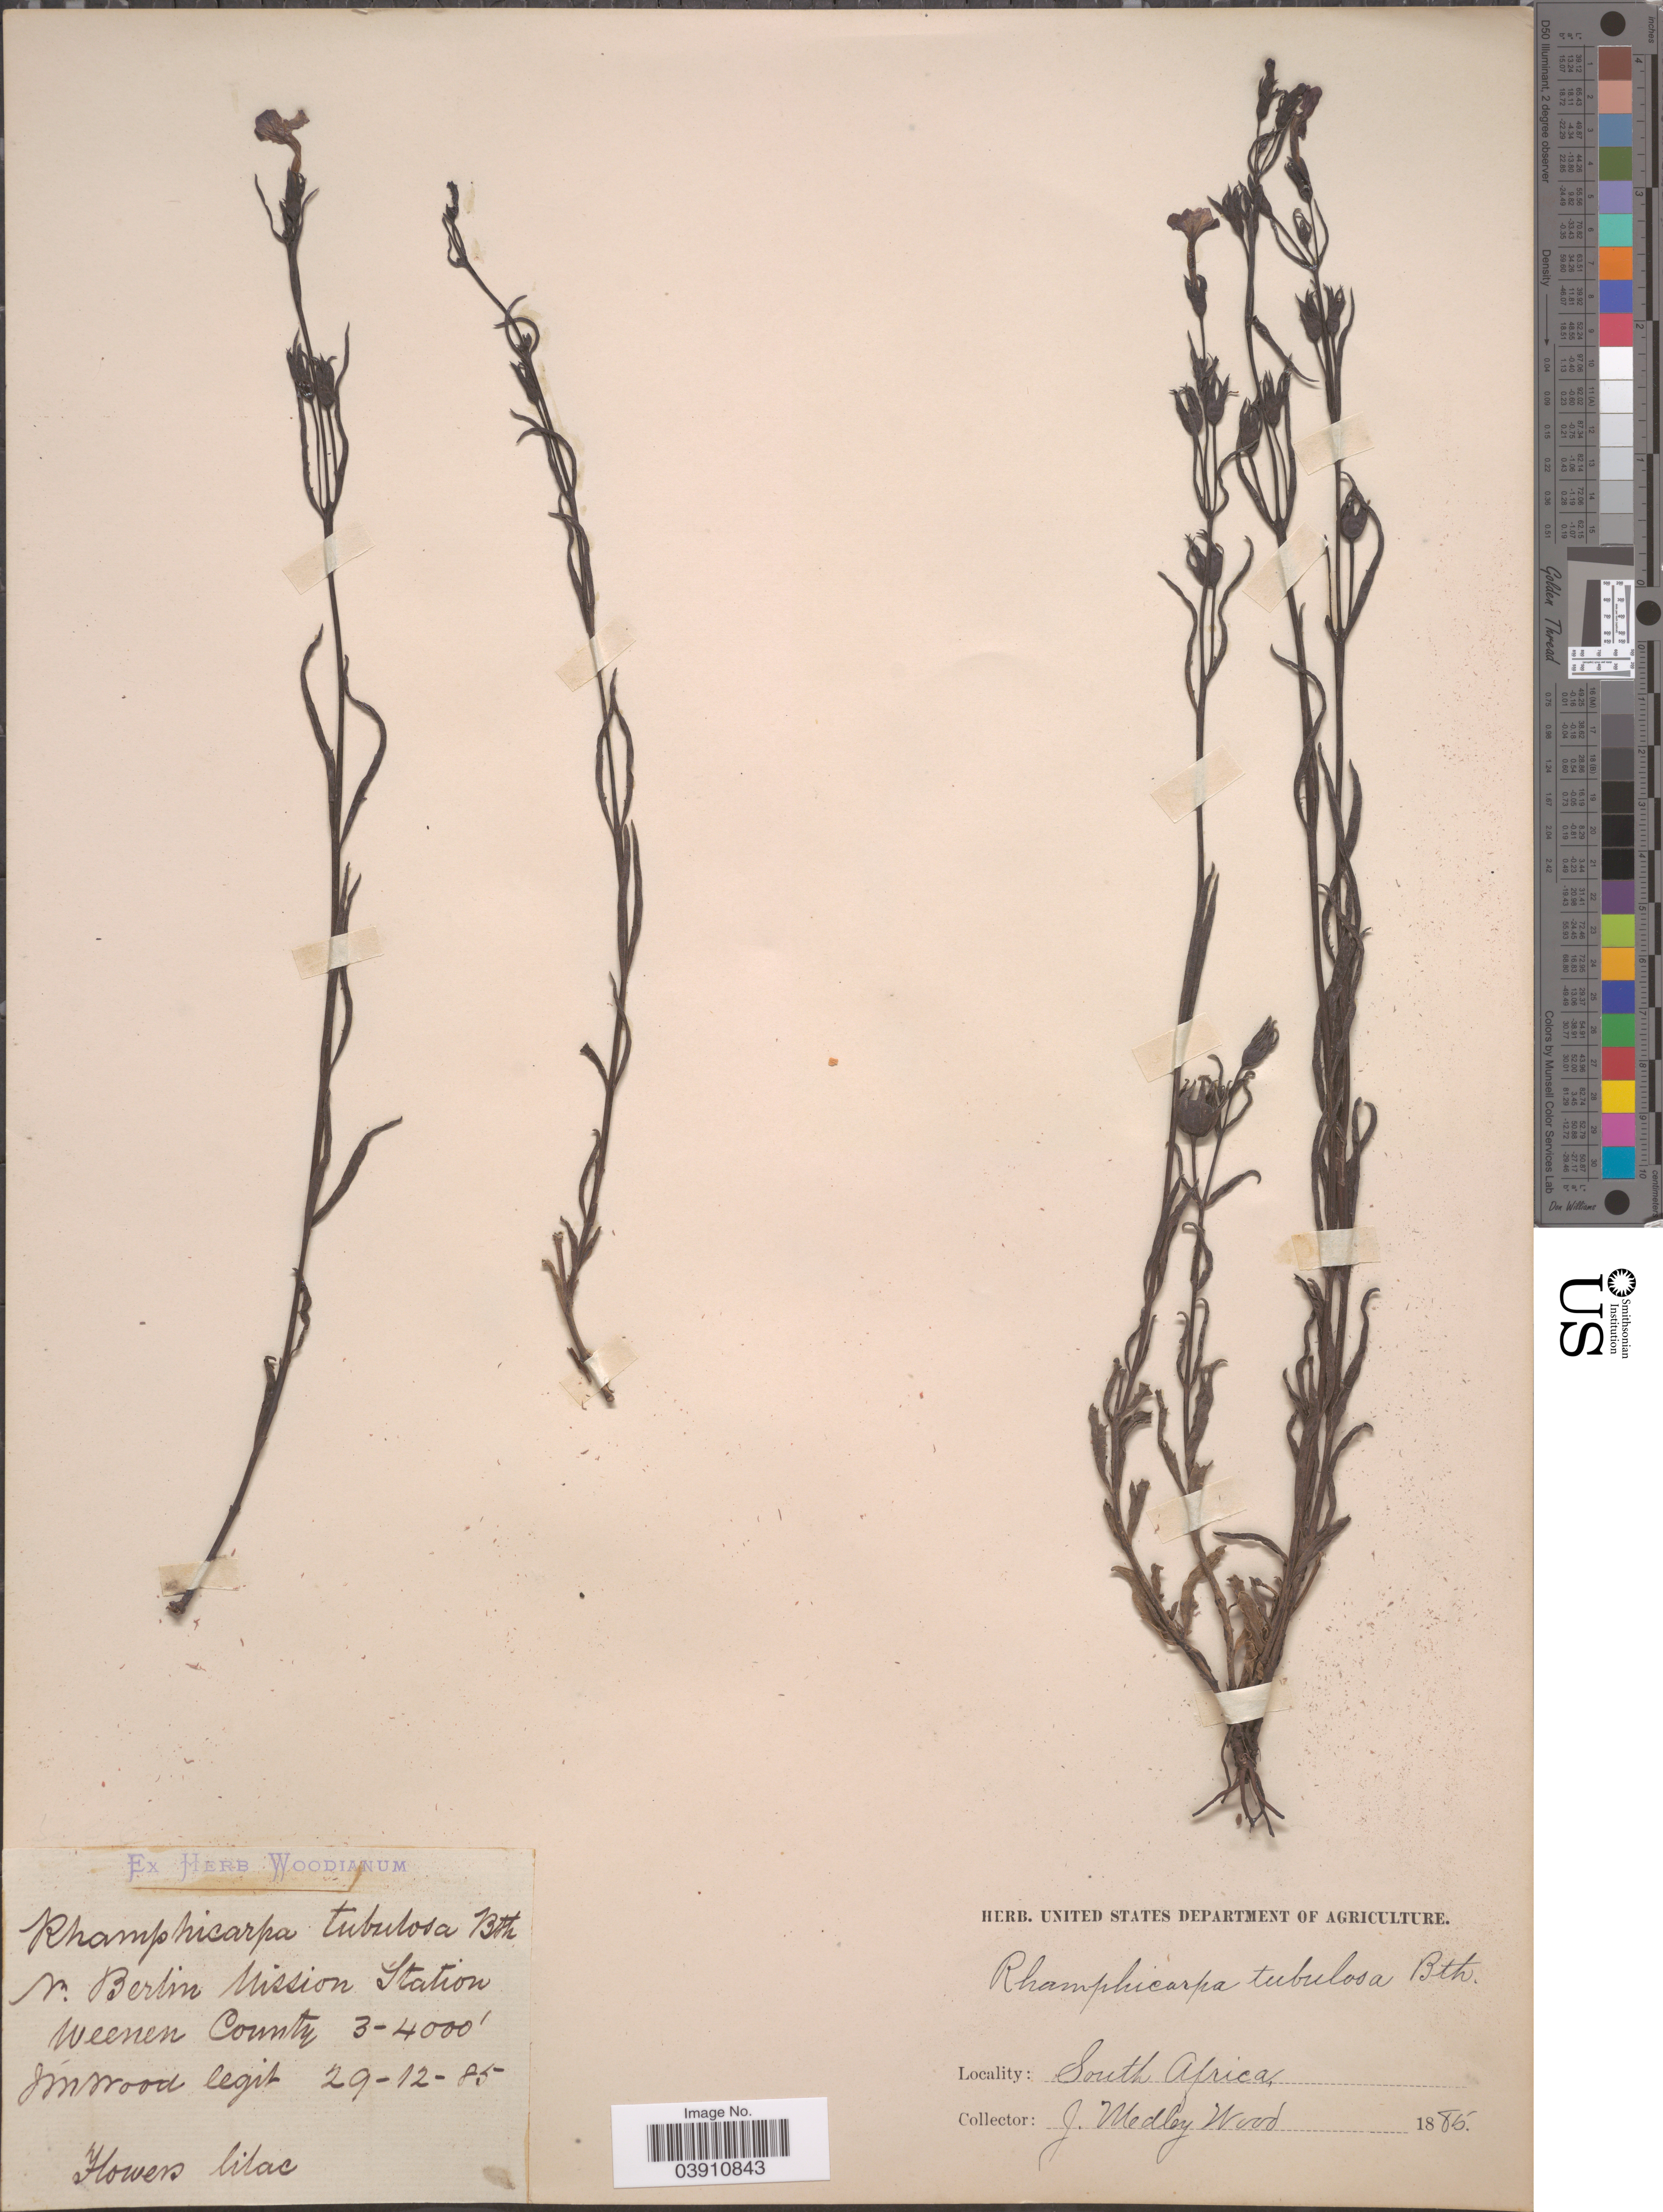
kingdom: Plantae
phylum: Tracheophyta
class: Magnoliopsida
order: Lamiales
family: Orobanchaceae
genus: Cycnium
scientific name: Cycnium tubulosum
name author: (L. f.) Engl.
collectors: J. M. Wood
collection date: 1885-12-29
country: South Africa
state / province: KwaZulu-Natal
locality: Nr. Berlin Mission Station. Weenen County.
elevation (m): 914